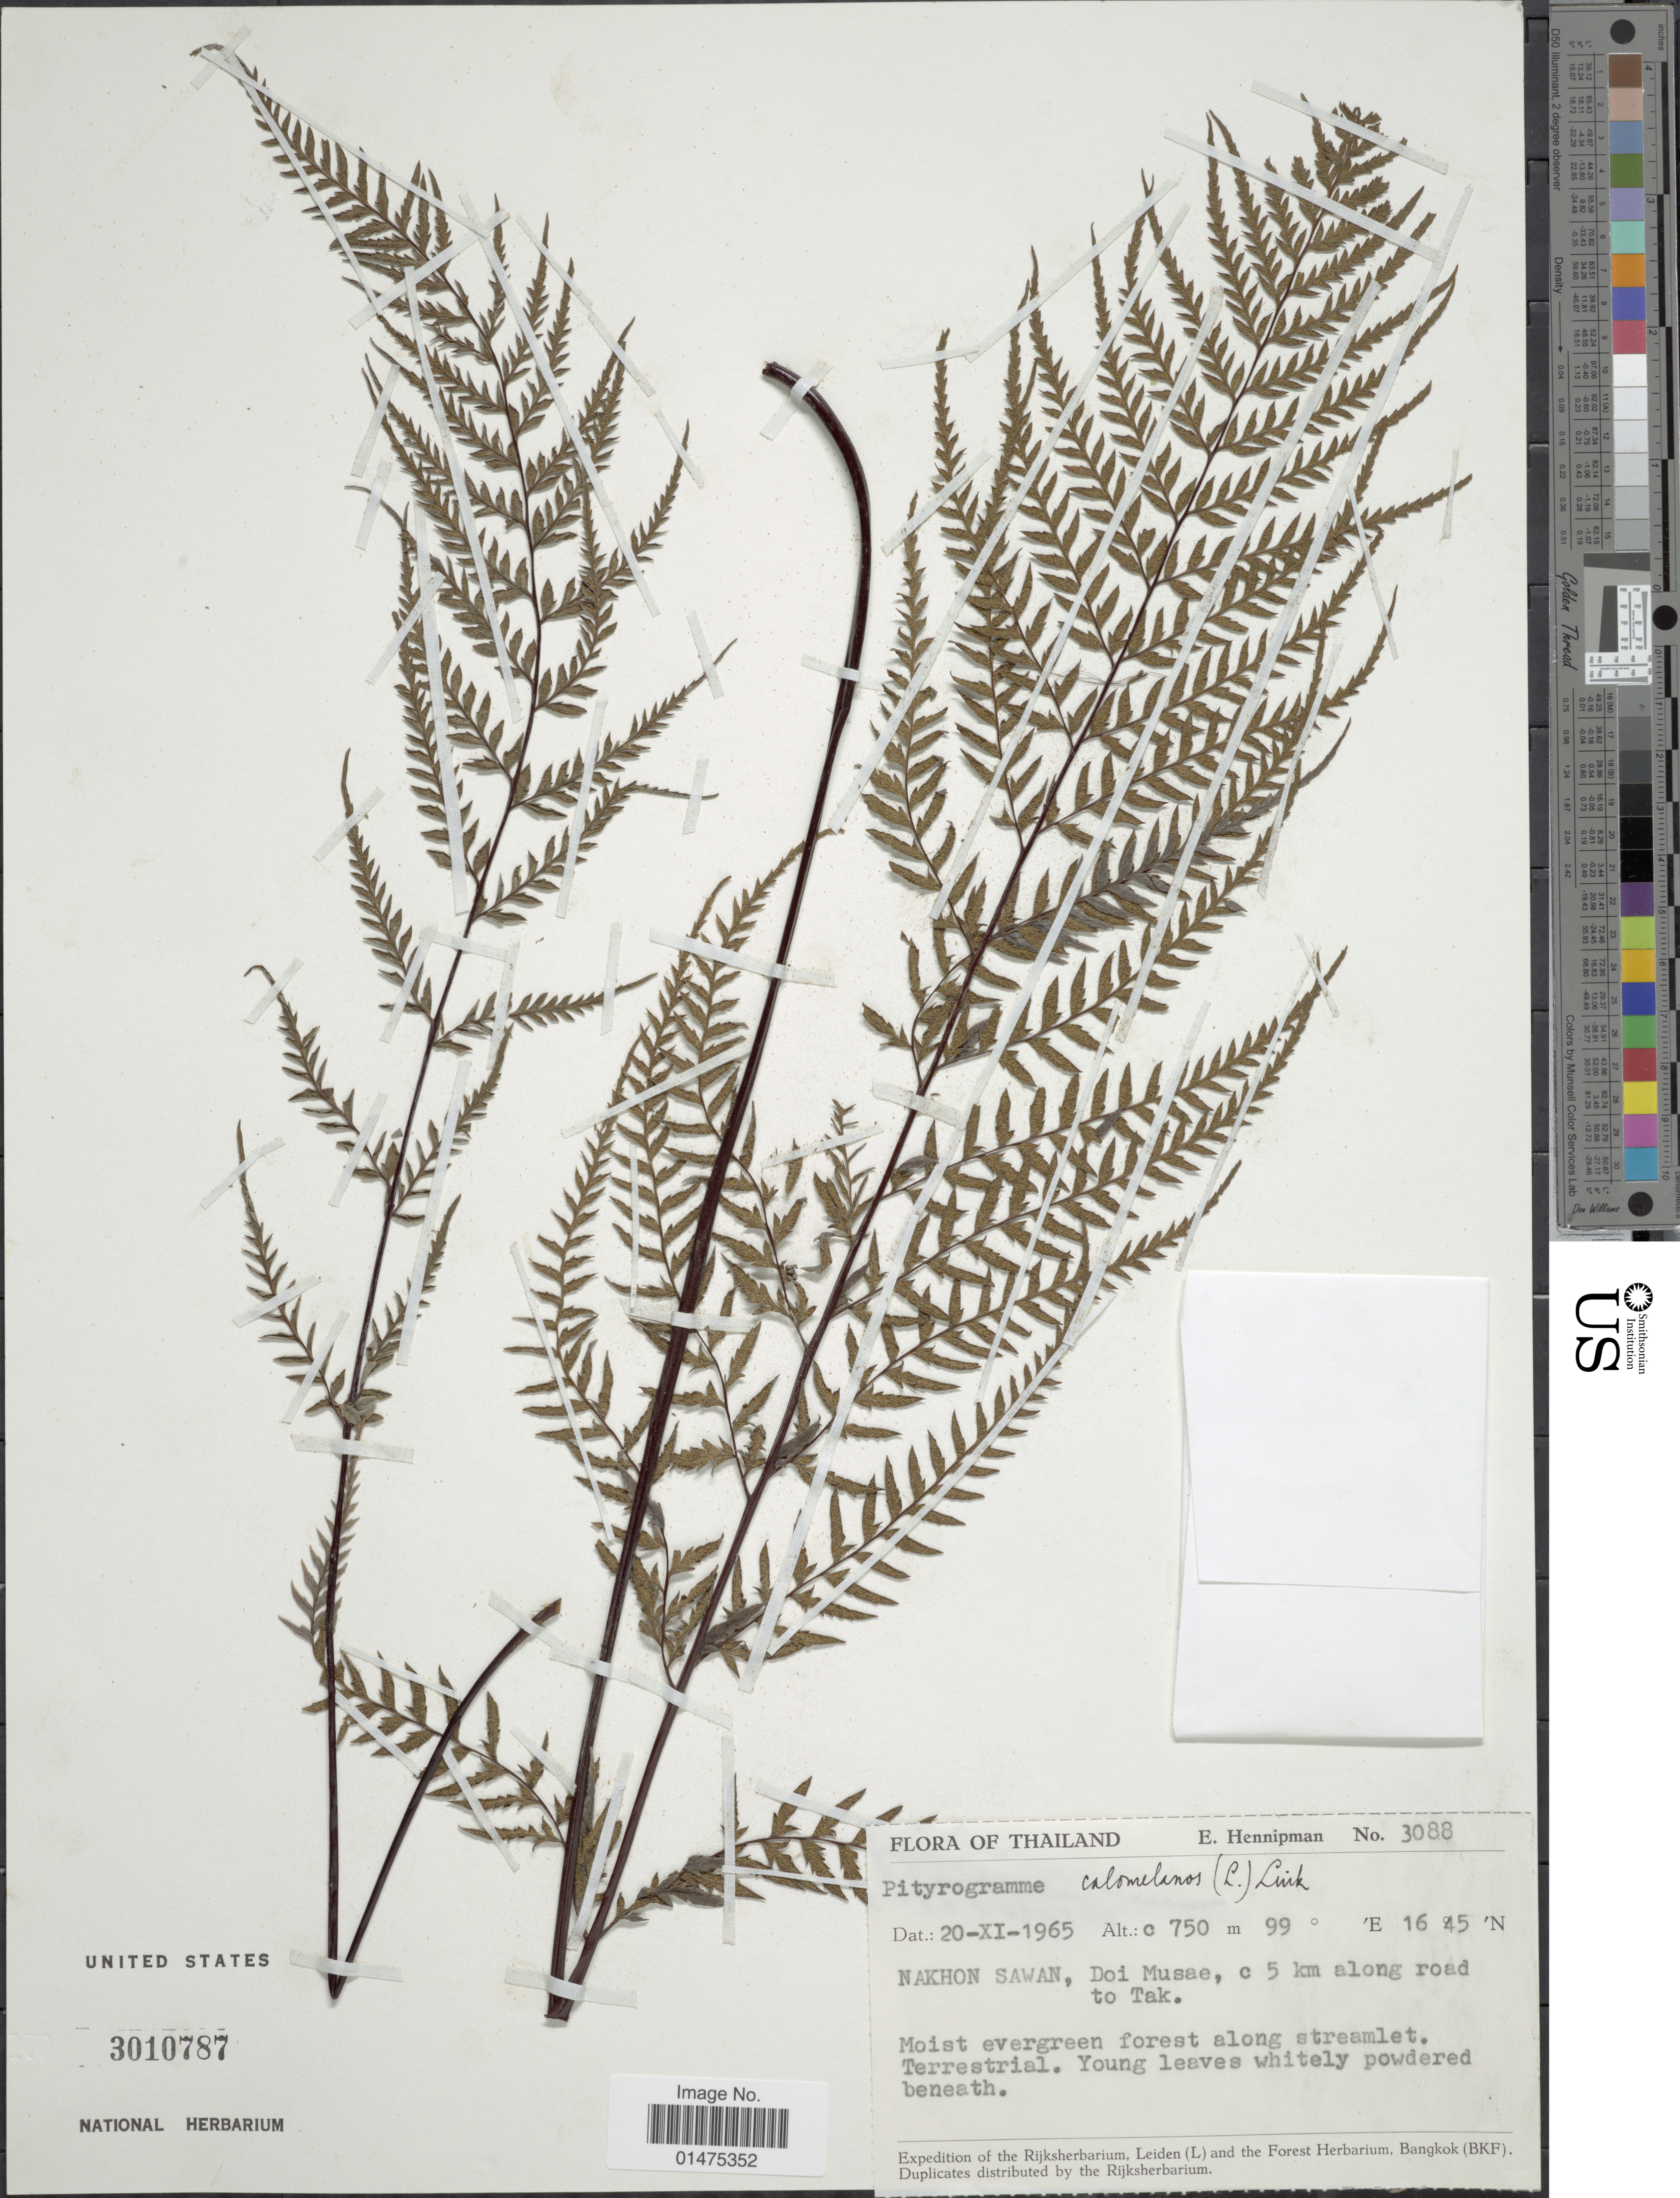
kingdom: Plantae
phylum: Tracheophyta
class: Polypodiopsida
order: Polypodiales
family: Pteridaceae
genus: Pityrogramma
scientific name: Pityrogramma calomelanos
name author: (L.) Link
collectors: E. Hennipman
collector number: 3088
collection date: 1965-11-20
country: Thailand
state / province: Nakhon Sawan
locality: Doi Musae, c 5 km along road to Tak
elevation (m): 750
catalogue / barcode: US 3010787